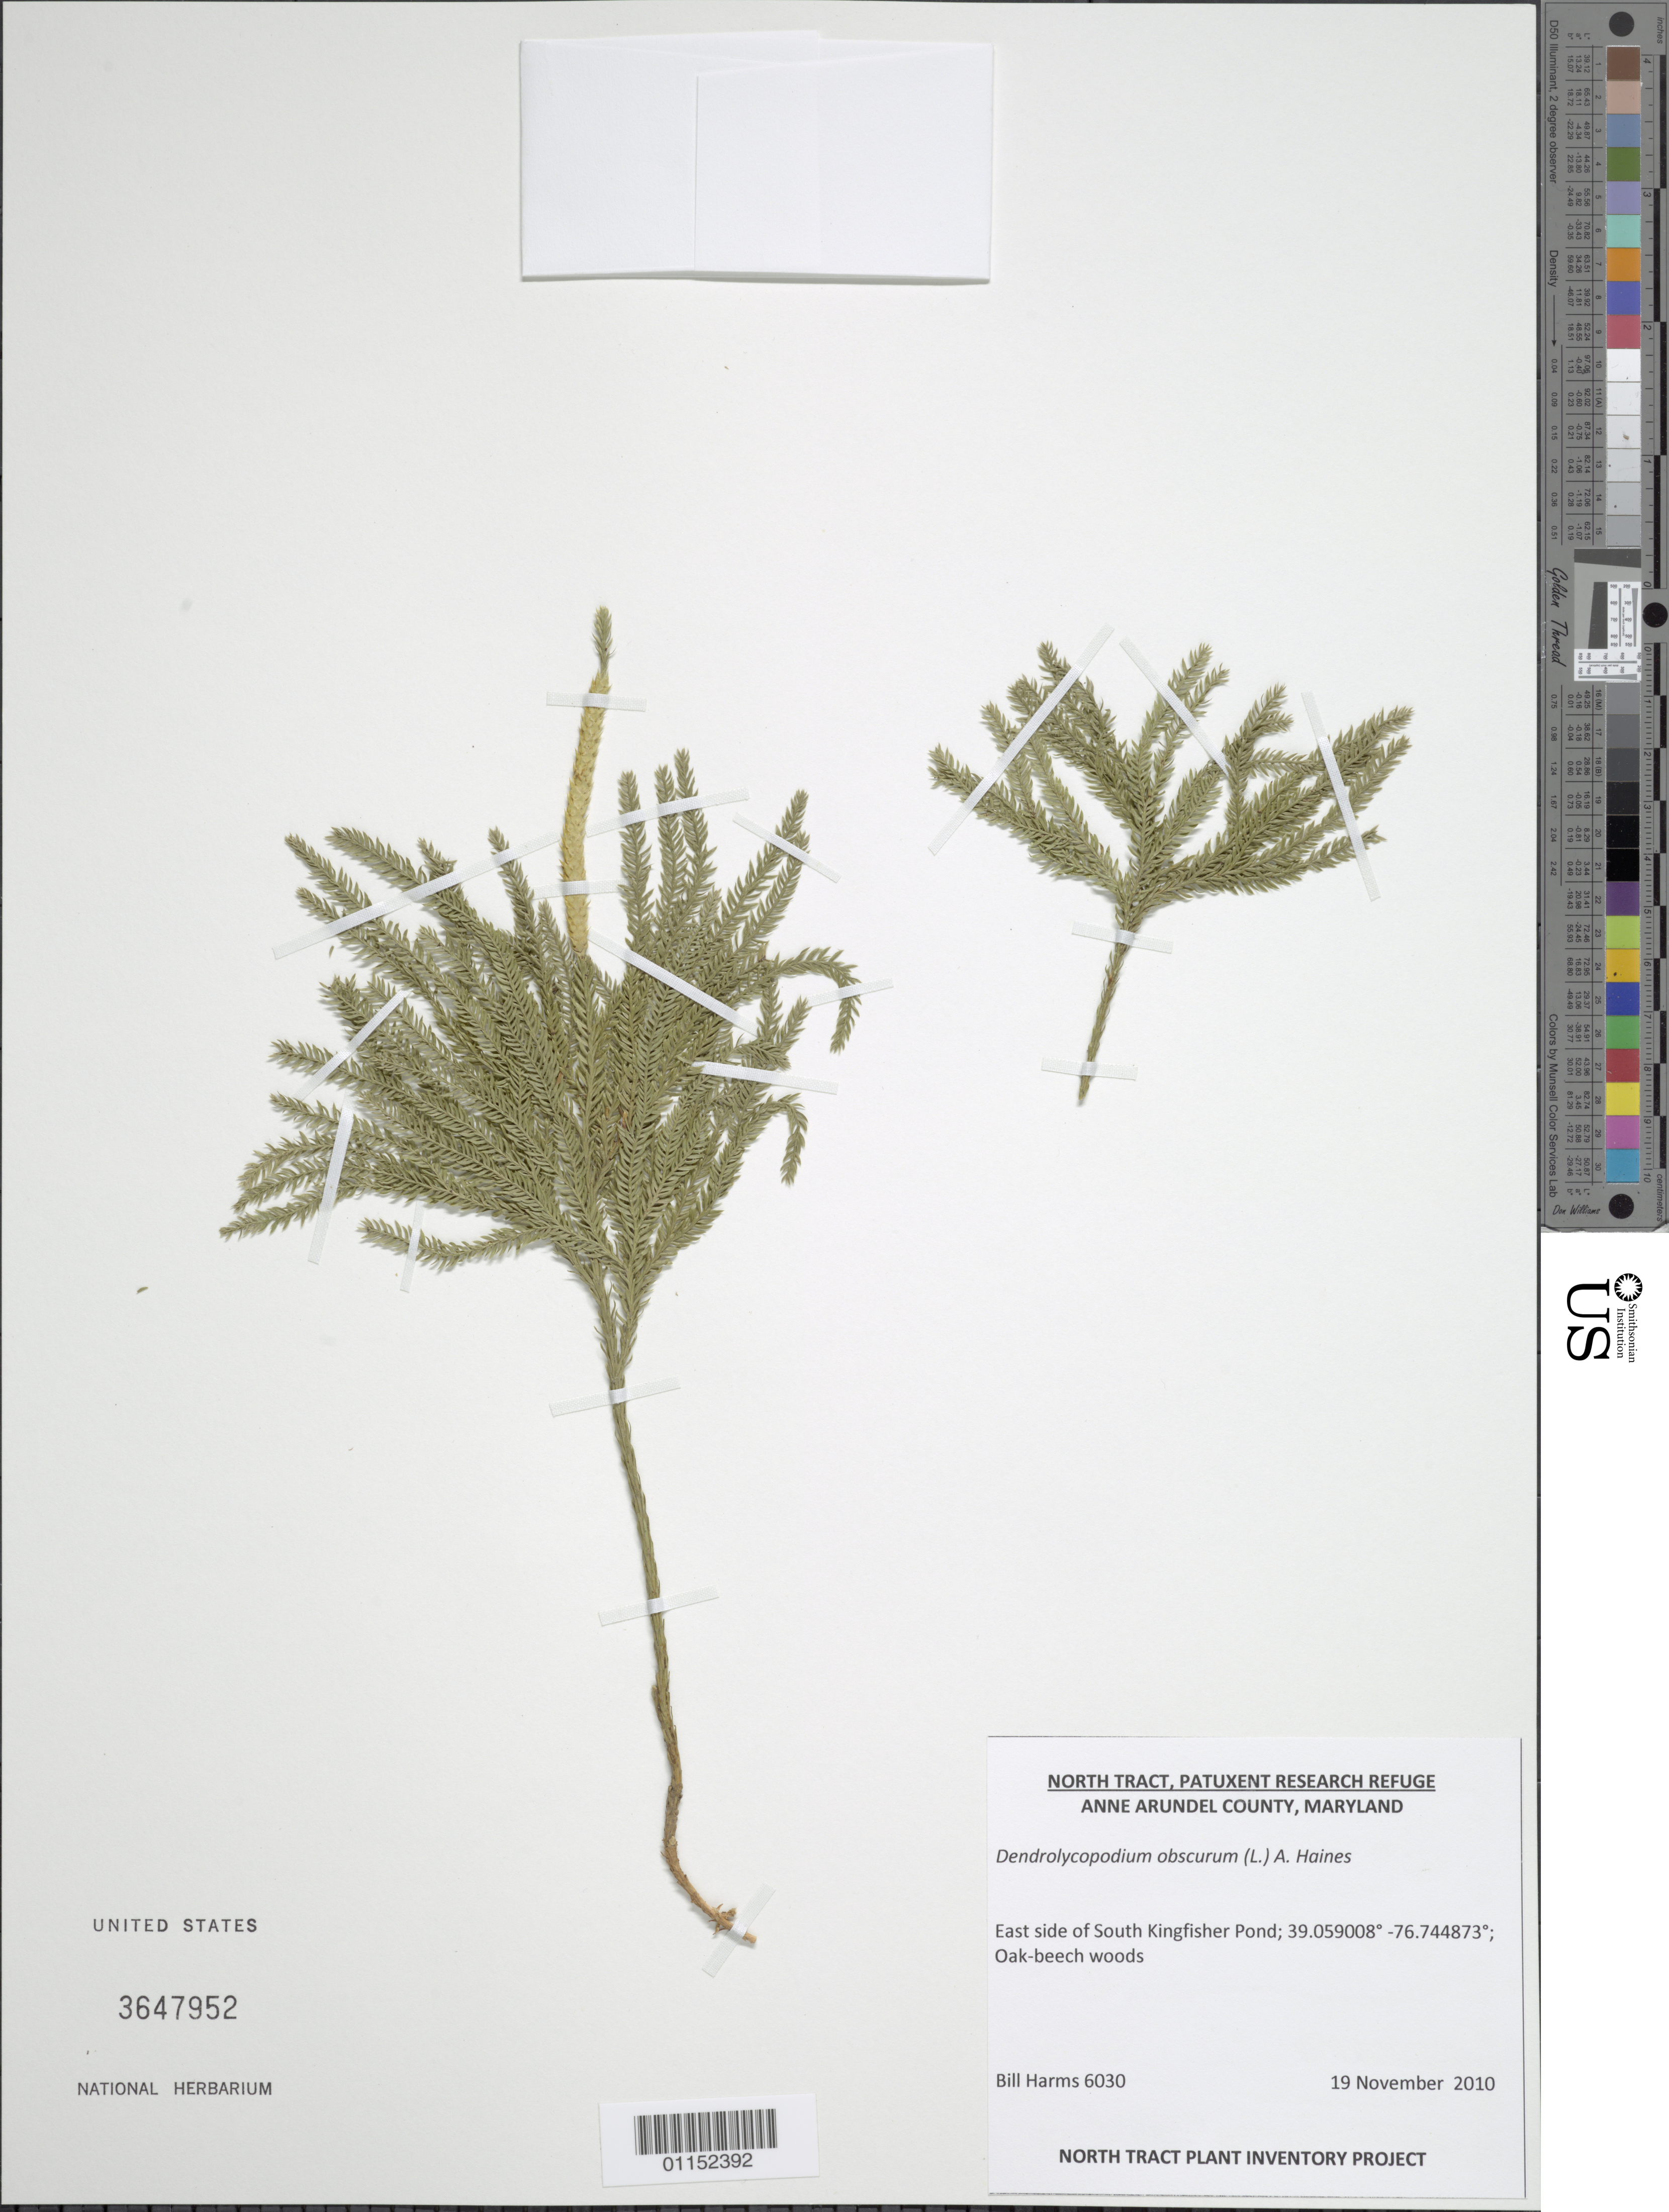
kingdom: Plantae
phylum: Tracheophyta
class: Lycopodiopsida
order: Lycopodiales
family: Lycopodiaceae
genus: Dendrolycopodium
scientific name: Dendrolycopodium obscurum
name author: (L.) A. Haines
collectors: B. Harms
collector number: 6030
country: United States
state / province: Maryland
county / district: Anne Arundel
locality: North Tract, Patuxent Research Refuge, E side of S Kingfisher Pond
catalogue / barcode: US 3647952